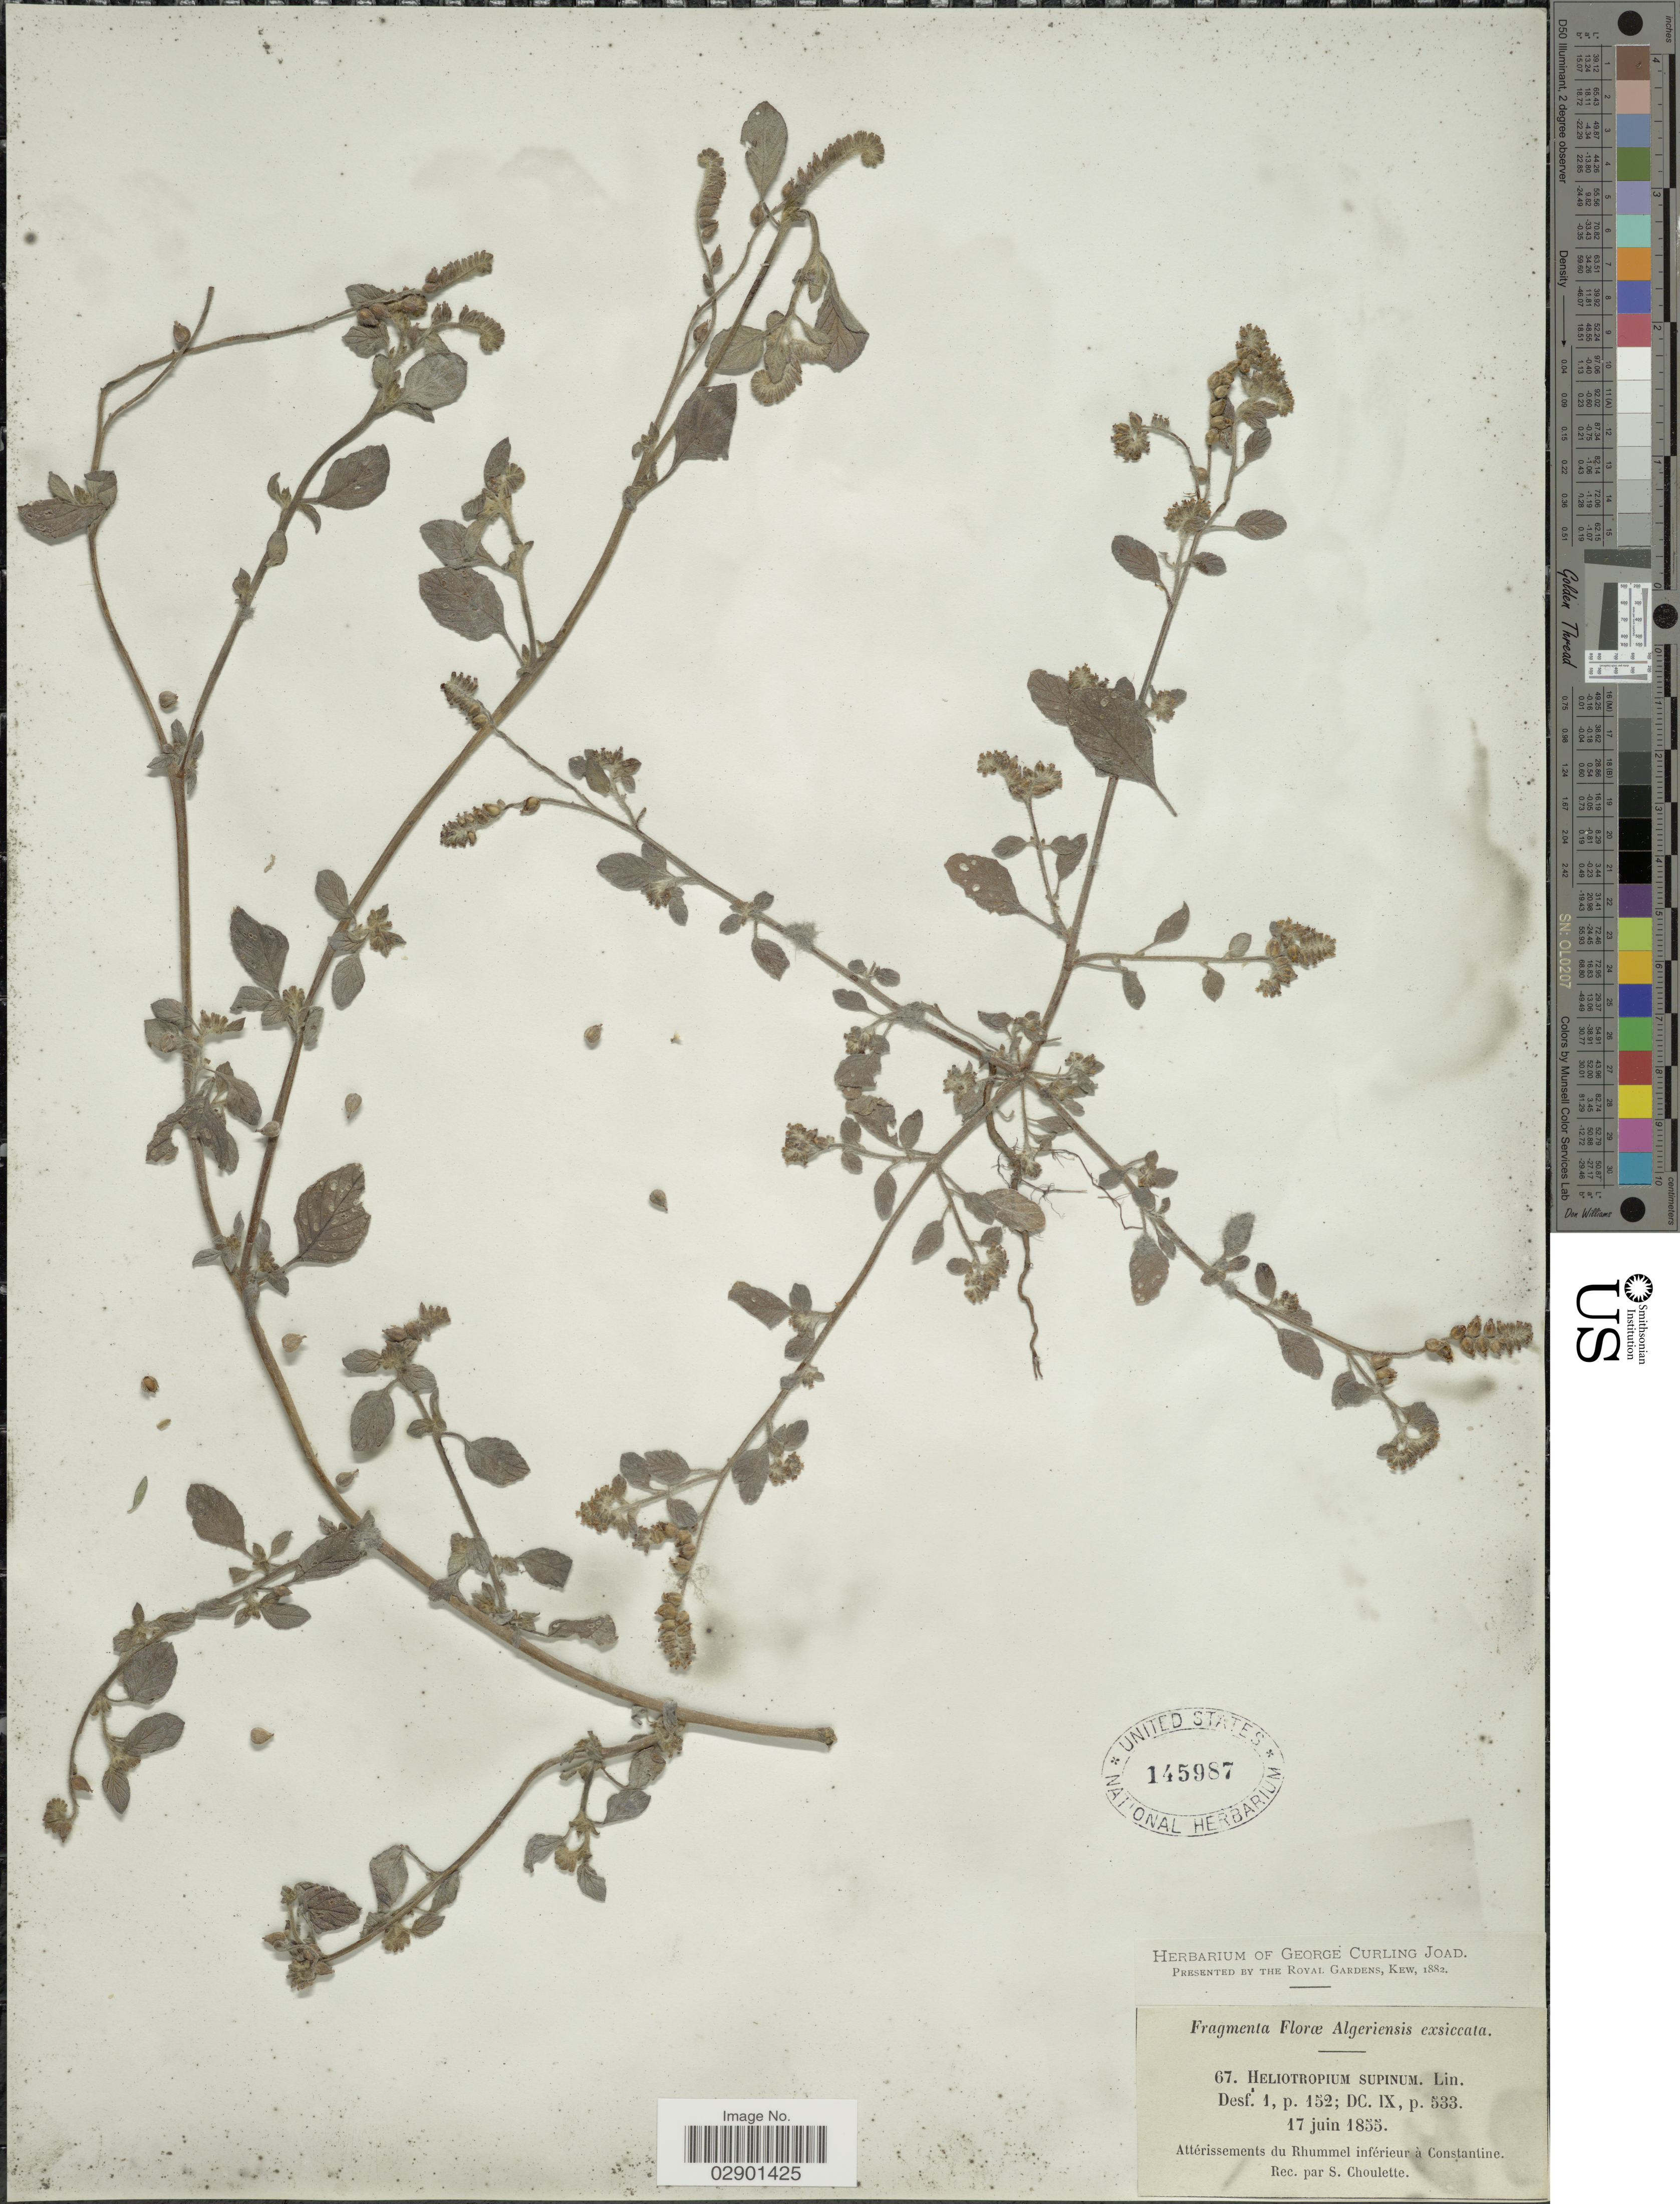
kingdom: Plantae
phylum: Tracheophyta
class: Magnoliopsida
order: Boraginales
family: Heliotropiaceae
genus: Heliotropium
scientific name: Heliotropium supinum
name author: L.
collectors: S. Choulette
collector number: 67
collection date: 1855-06-17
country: Algeria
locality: Algeriensis. Attérissements du Rhummel inférieur à Constantine.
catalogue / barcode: US 145987